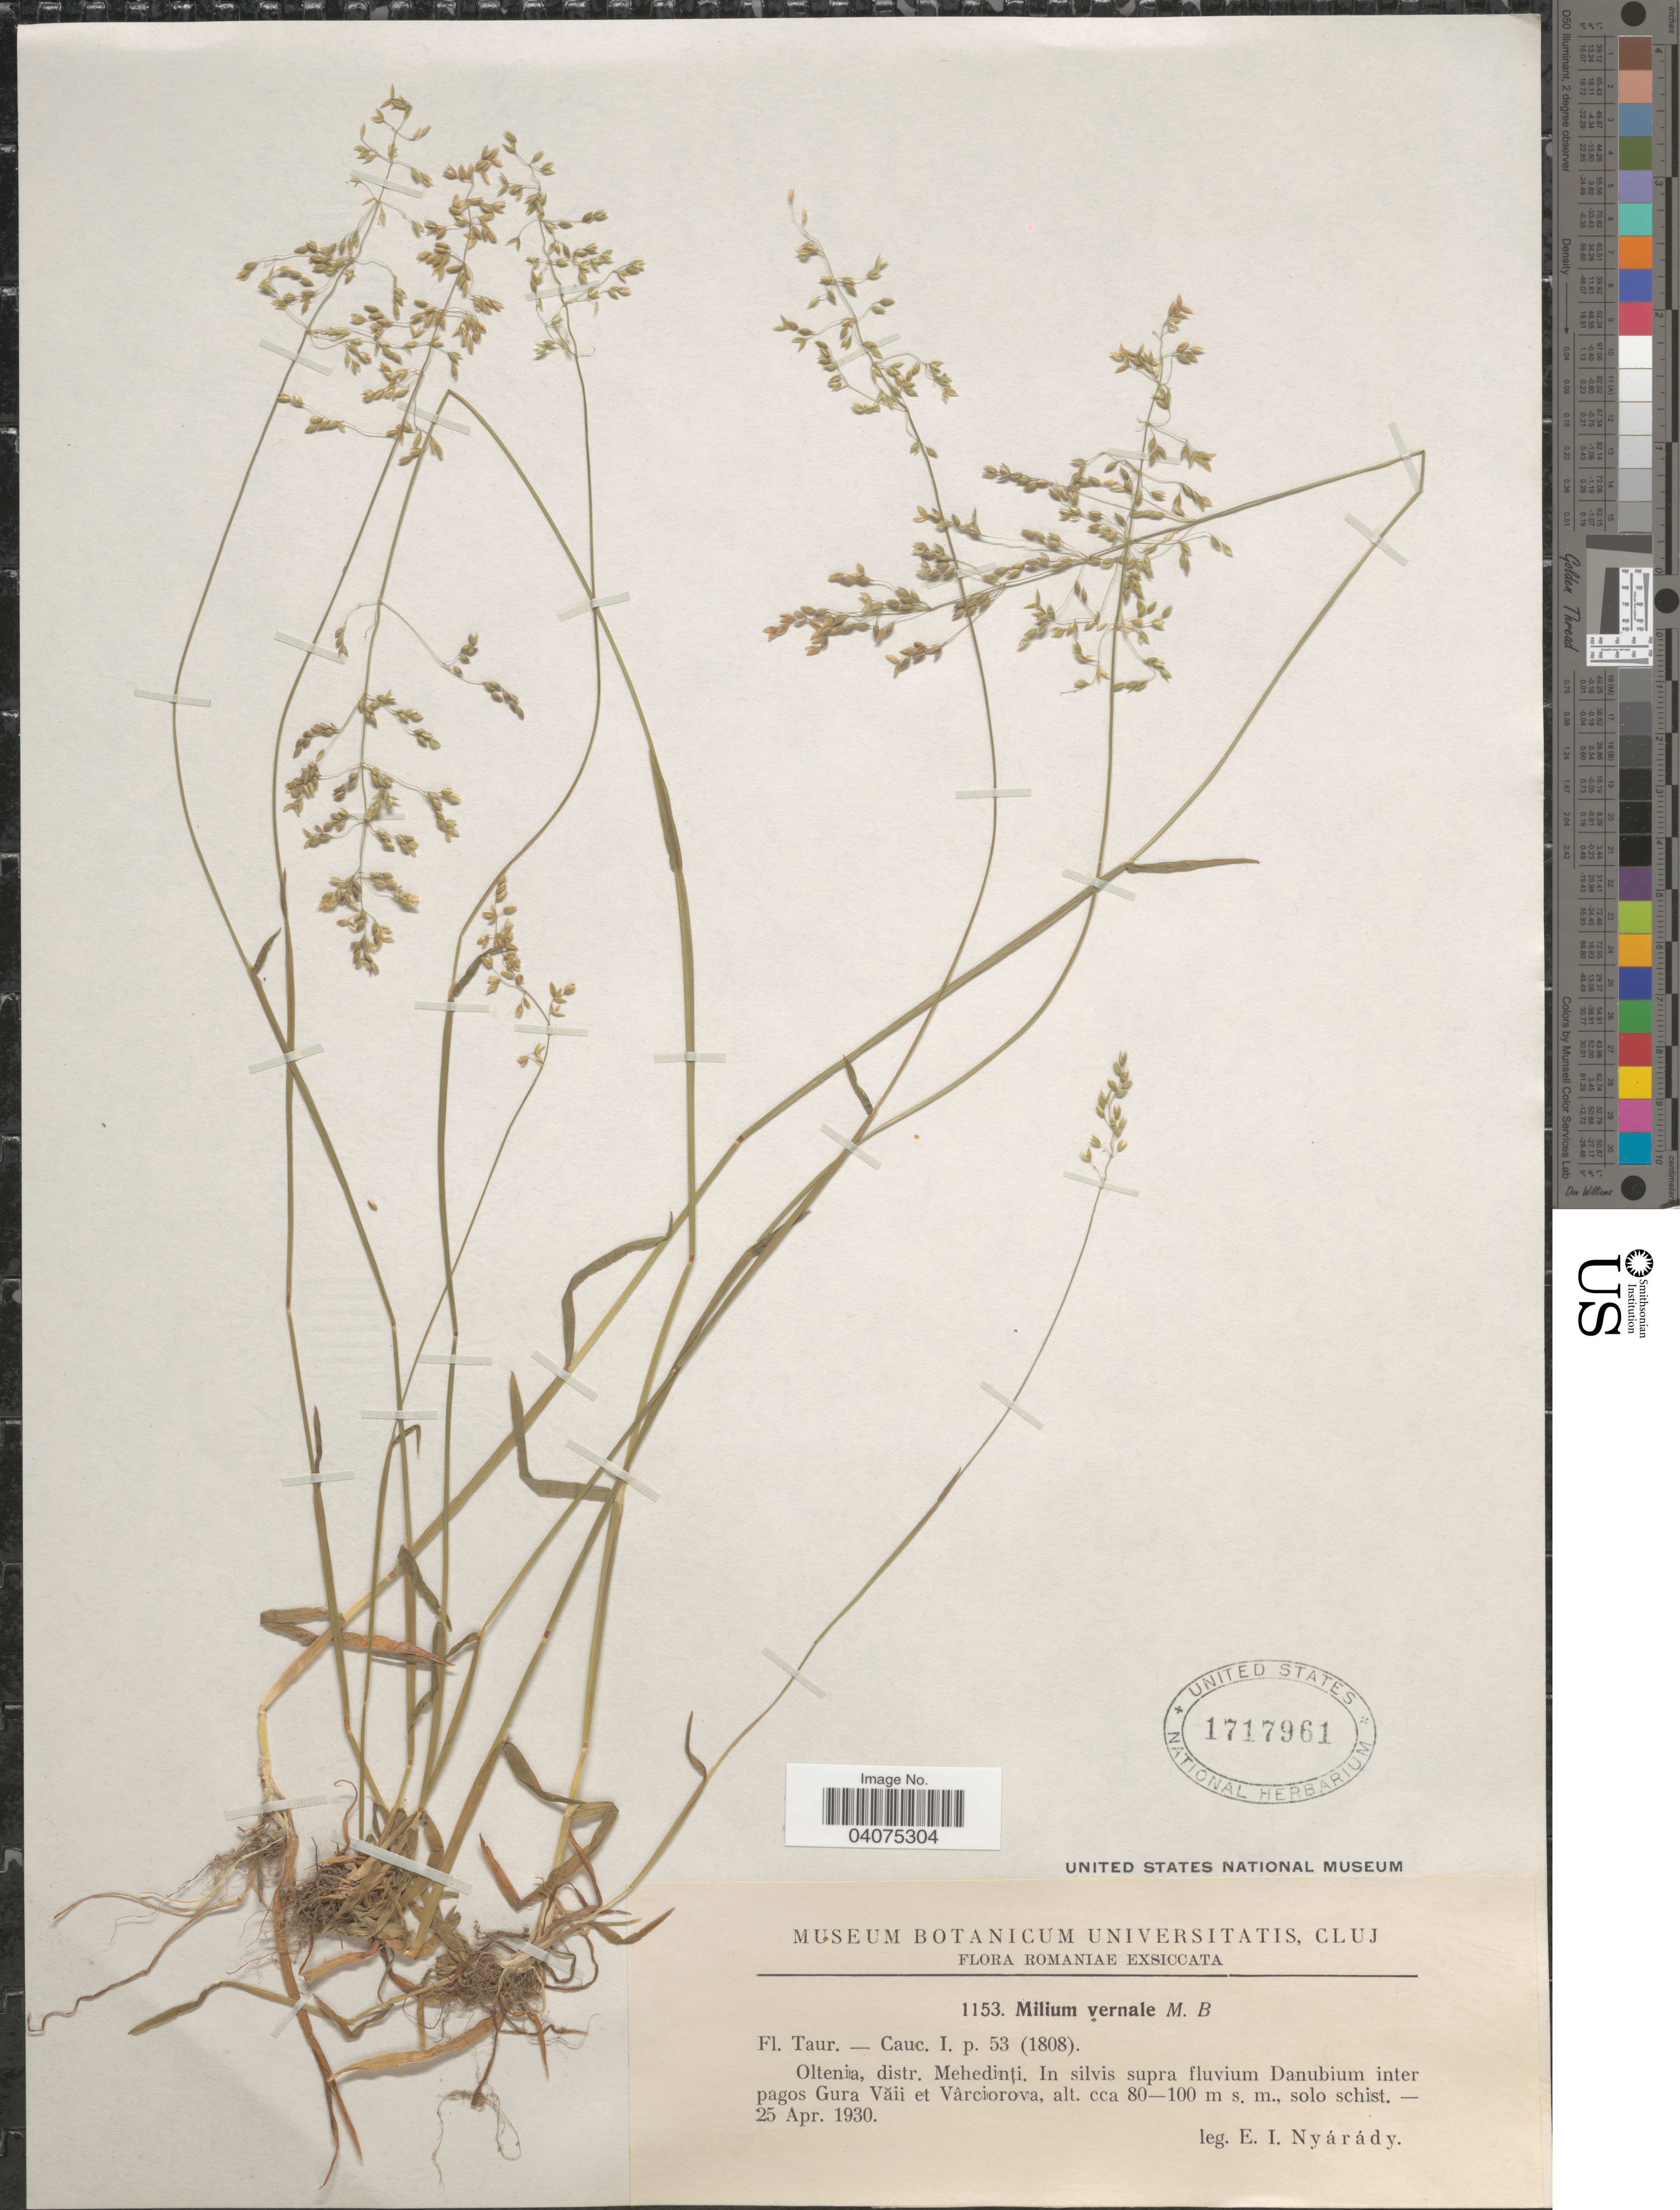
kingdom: Plantae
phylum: Tracheophyta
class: Liliopsida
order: Poales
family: Poaceae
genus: Milium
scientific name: Milium vernale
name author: M. Bieb.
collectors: E. Nyárády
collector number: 1153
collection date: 1930-04-25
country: Romania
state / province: Mehedinti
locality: Oltenia, distr. Mehedinţi. In silvis supra fluvium Danubium inter pagos Gura Văii et Vârciorova.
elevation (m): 80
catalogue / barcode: US 1717961